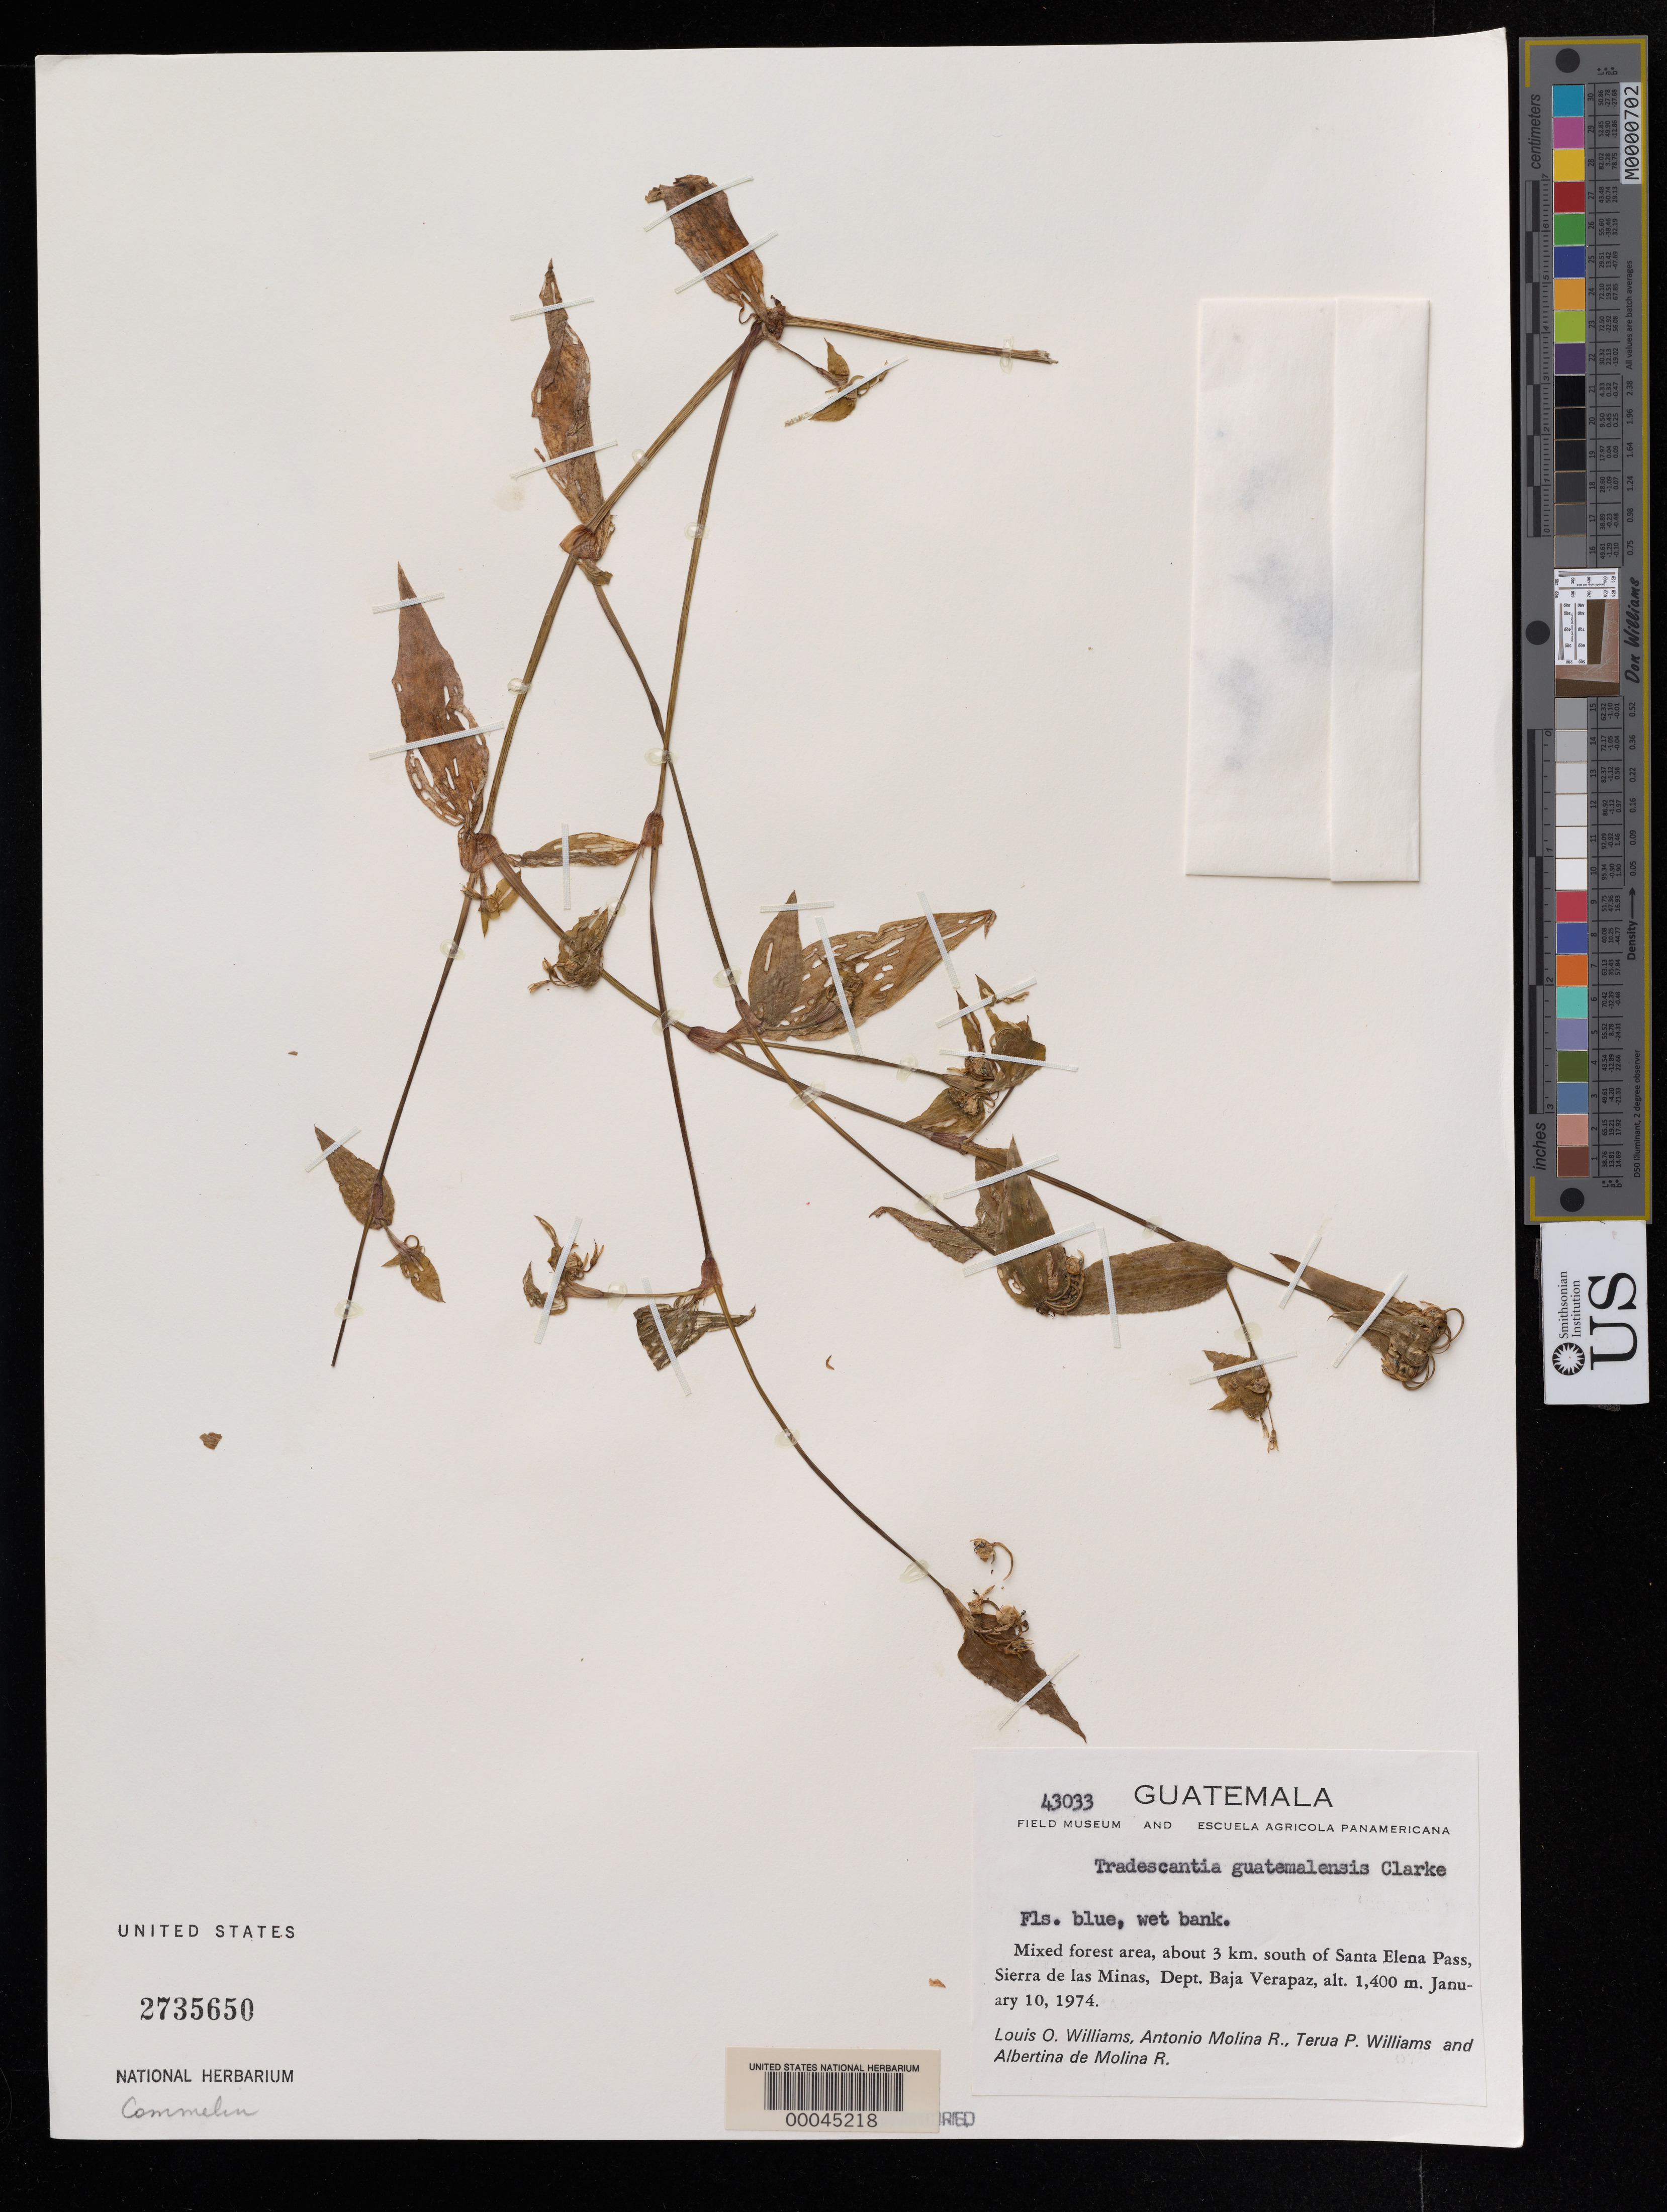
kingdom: Plantae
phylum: Tracheophyta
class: Liliopsida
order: Commelinales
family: Commelinaceae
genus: Tradescantia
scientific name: Tradescantia guatemalensis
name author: C.B. Clarke ex Donn. Sm.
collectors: L. O. Williams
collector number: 43033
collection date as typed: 10 Jan 1974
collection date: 1974-01-10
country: Guatemala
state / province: Baja Verapaz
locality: S of Santa Elena Pass, Sierra de las Minas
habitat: Wet bank, mixed forest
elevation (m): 1400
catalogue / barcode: US 2735650